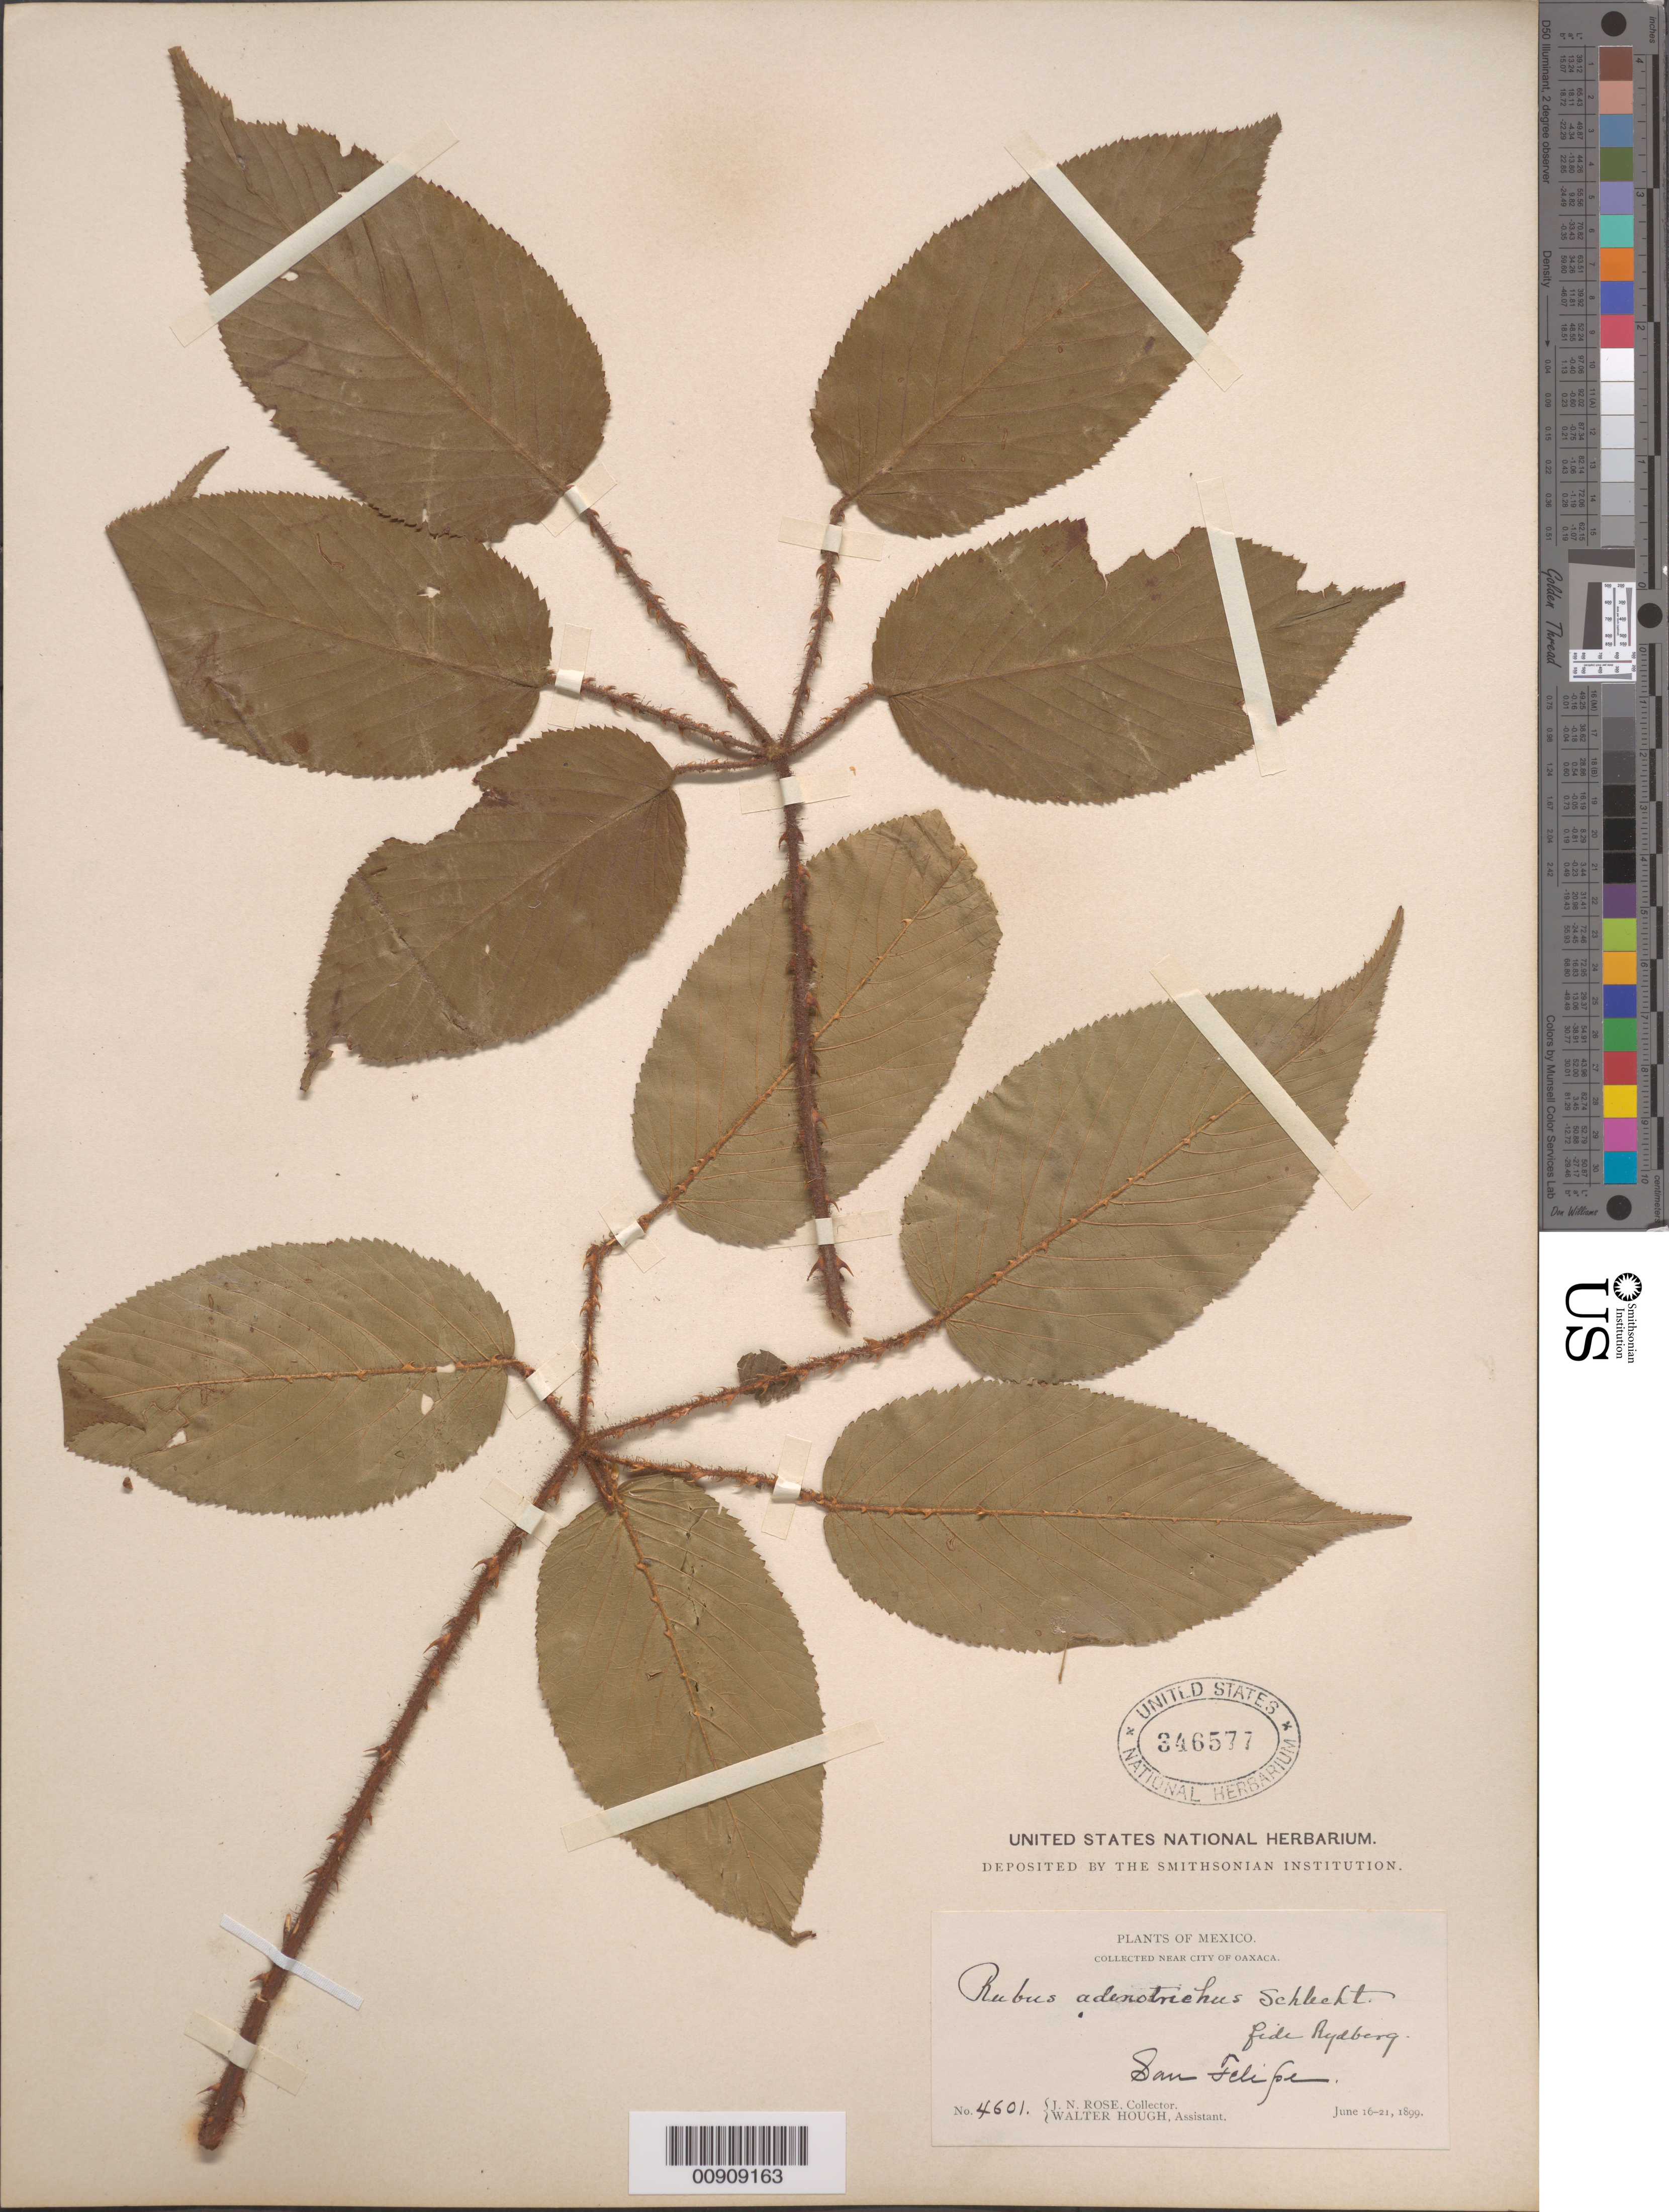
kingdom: Plantae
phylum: Tracheophyta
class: Magnoliopsida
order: Rosales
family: Rosaceae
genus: Rubus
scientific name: Rubus adenotrichos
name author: Schltdl.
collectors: J. N. Rose & W. Hough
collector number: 4601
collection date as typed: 16 Jun 1899 to 21 Jun 1899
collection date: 1899-06-16/1899-06-21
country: Mexico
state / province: Oaxaca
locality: San Felipe near City of Oaxaca.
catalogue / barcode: US 346577